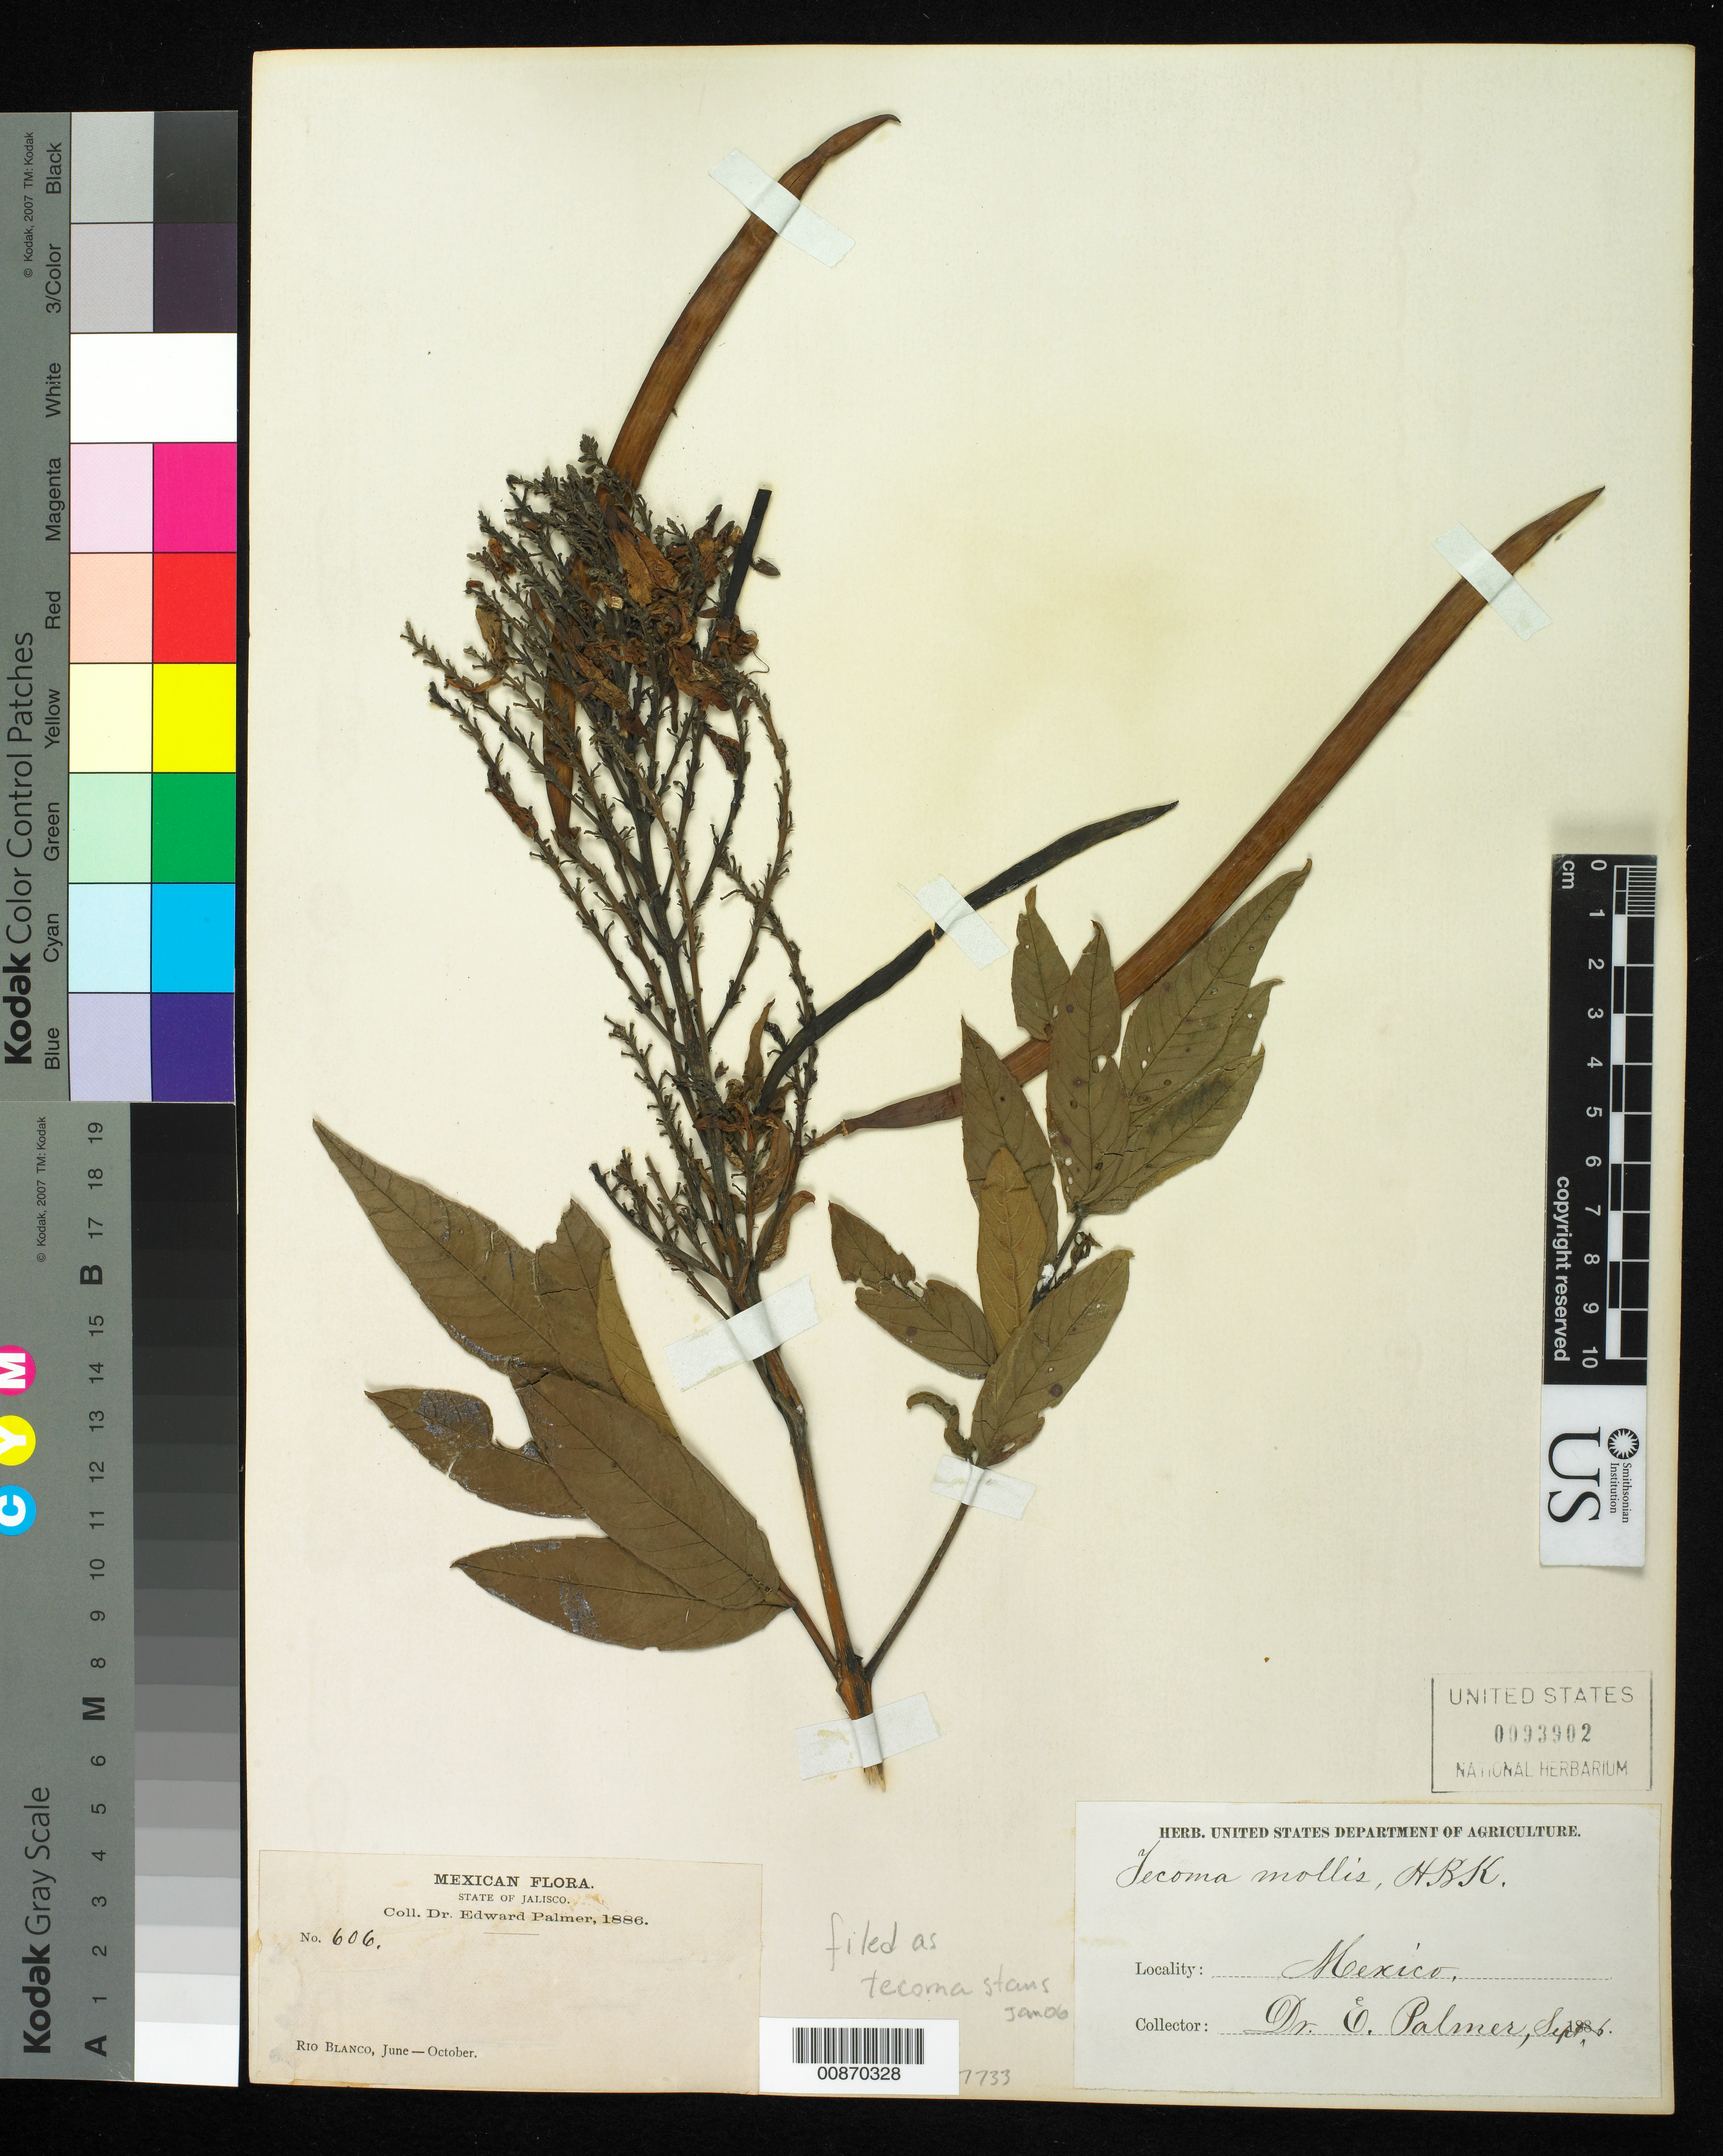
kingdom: Plantae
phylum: Tracheophyta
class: Magnoliopsida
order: Lamiales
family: Bignoniaceae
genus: Tecoma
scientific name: Tecoma stans var. velutina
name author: DC.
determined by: Strong, M. T., (US), Smithsonian Institution - National Museum of Natural History (UNITED STATES)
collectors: E. Palmer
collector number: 606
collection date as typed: Jun 1886 to -- Oct 1886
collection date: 1886-06/1886-10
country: Mexico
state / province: Jalisco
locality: Rio Blanco, Jalisco.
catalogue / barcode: US 93902